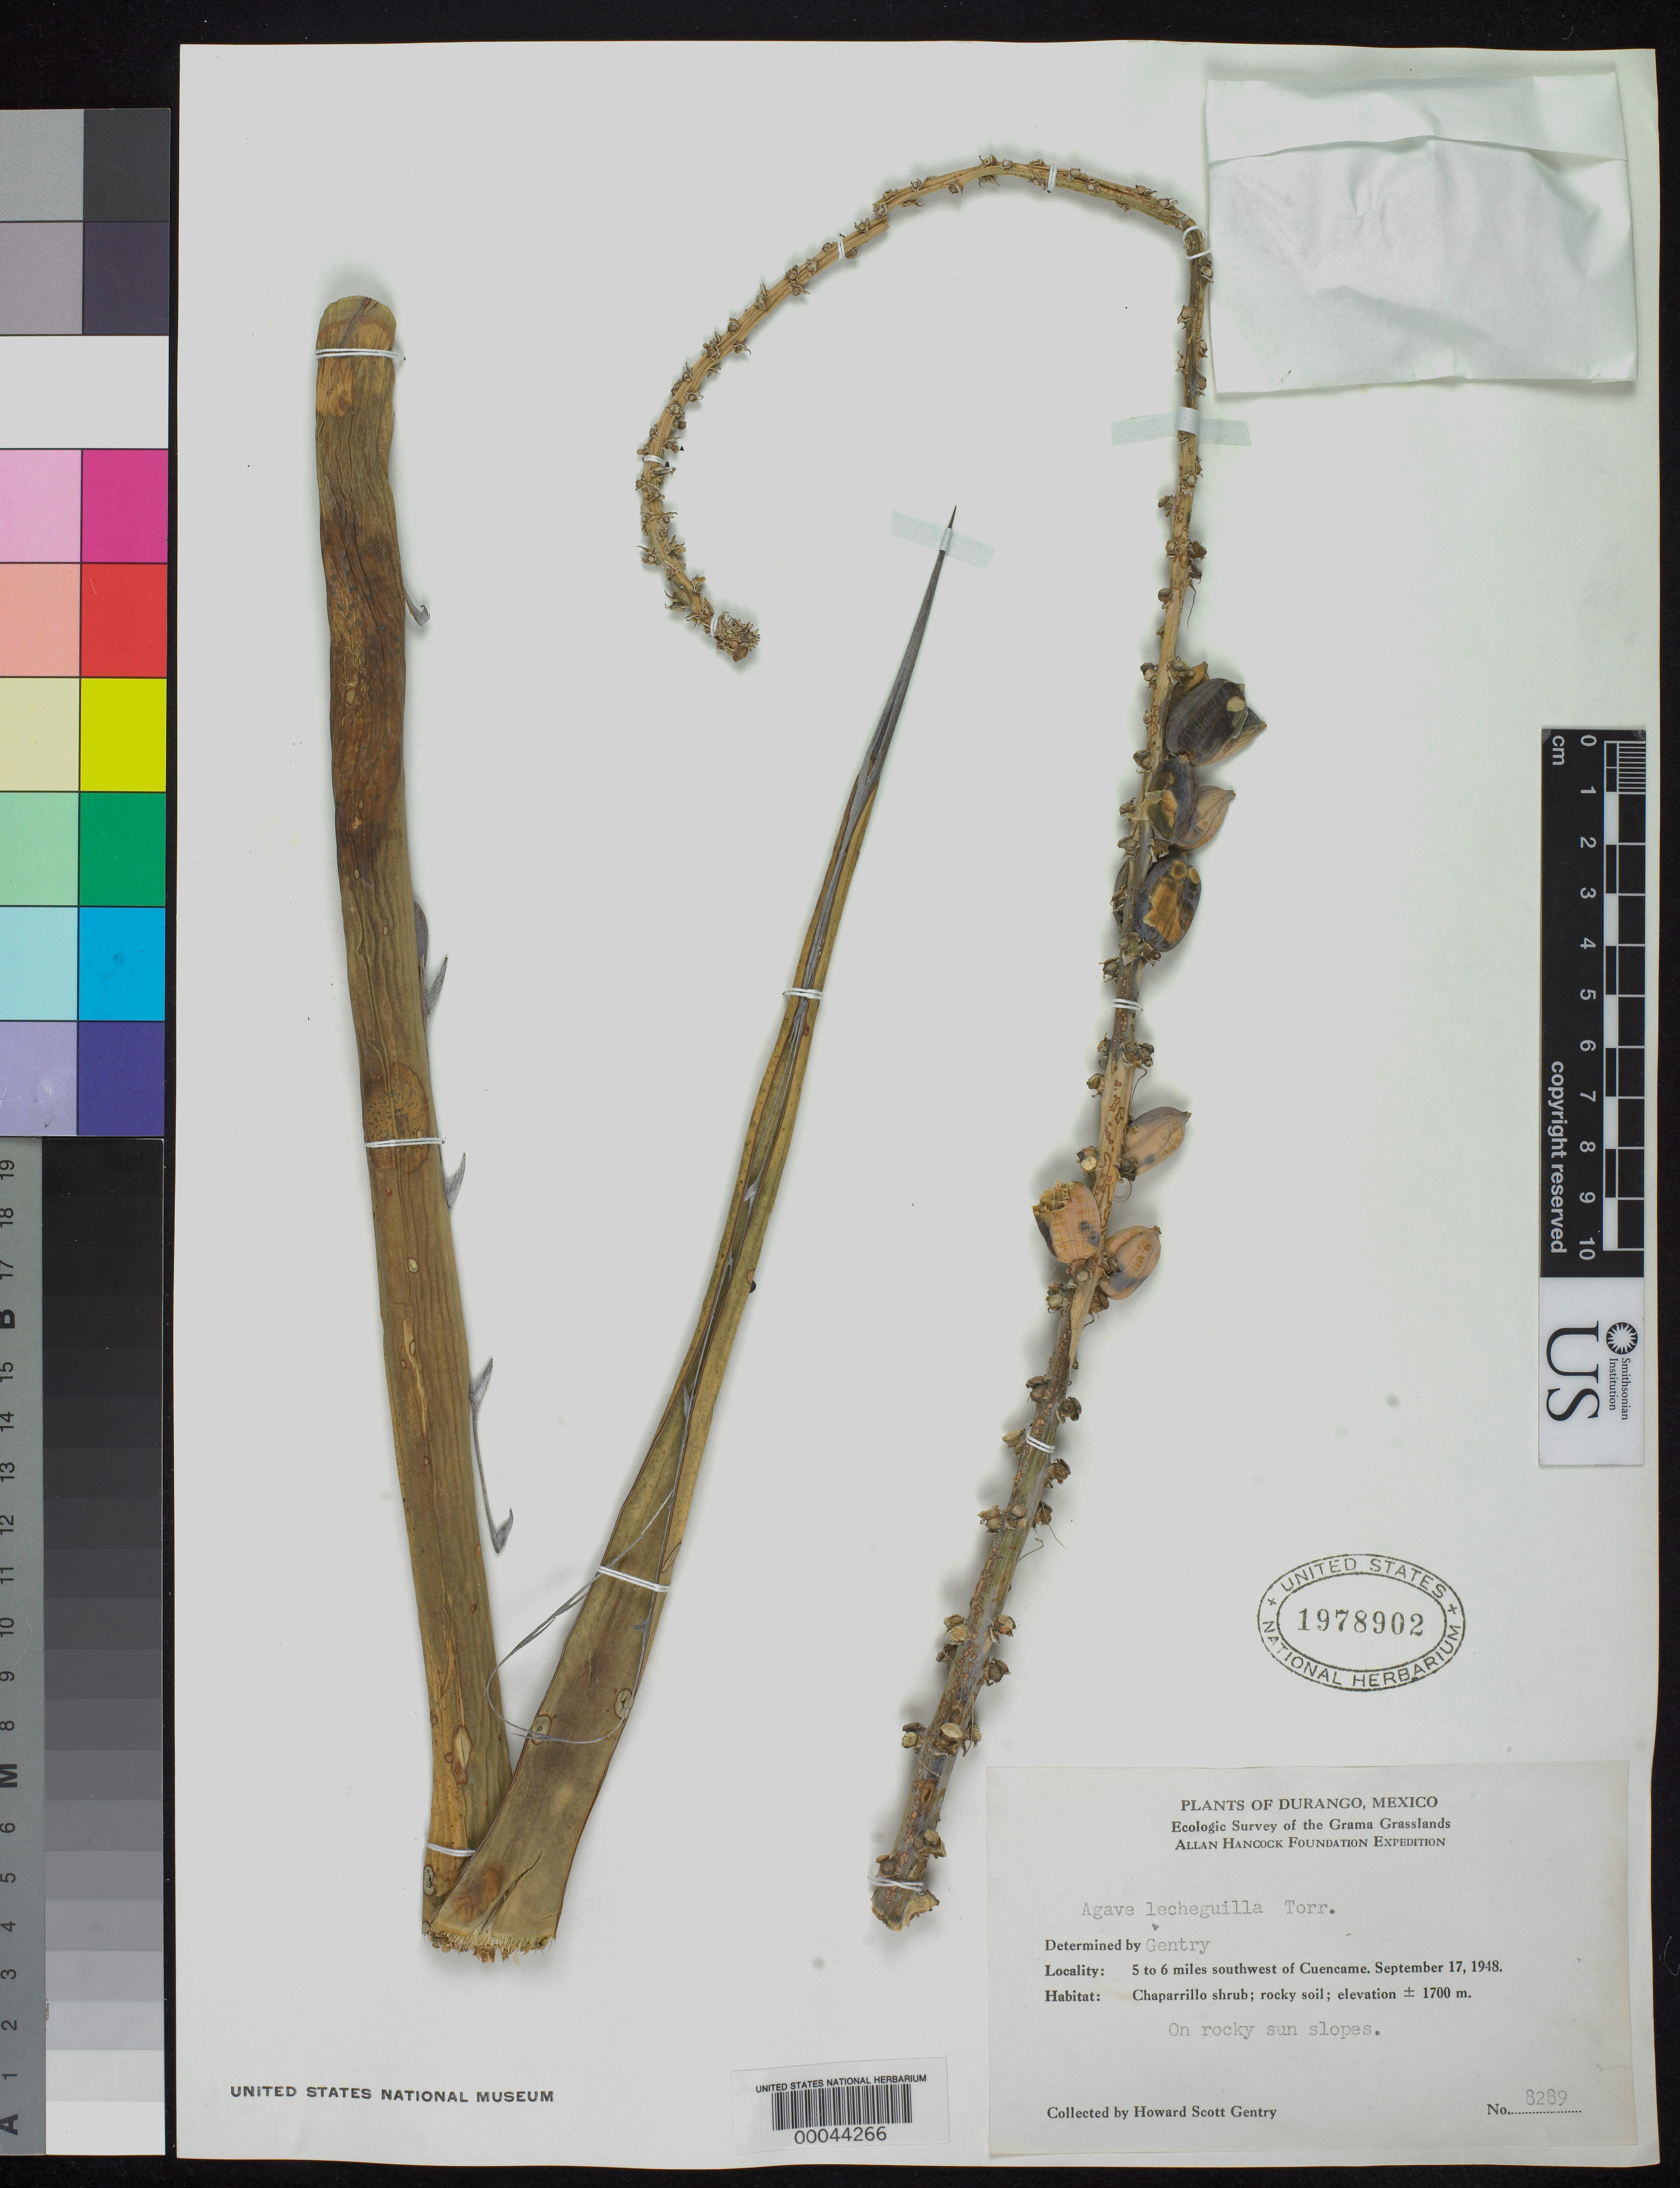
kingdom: Plantae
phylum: Tracheophyta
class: Liliopsida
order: Asparagales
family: Asparagaceae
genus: Agave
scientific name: Agave lechuguilla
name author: Torr.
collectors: H. S. Gentry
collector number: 8289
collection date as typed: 17 Sep 1948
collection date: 1948-09-17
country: Mexico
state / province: Durango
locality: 5-6 mi SW of Cuencame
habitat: Chaparrillo shrub; rocky soil; on rocky sun slopes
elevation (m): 1700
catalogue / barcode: US 1978902